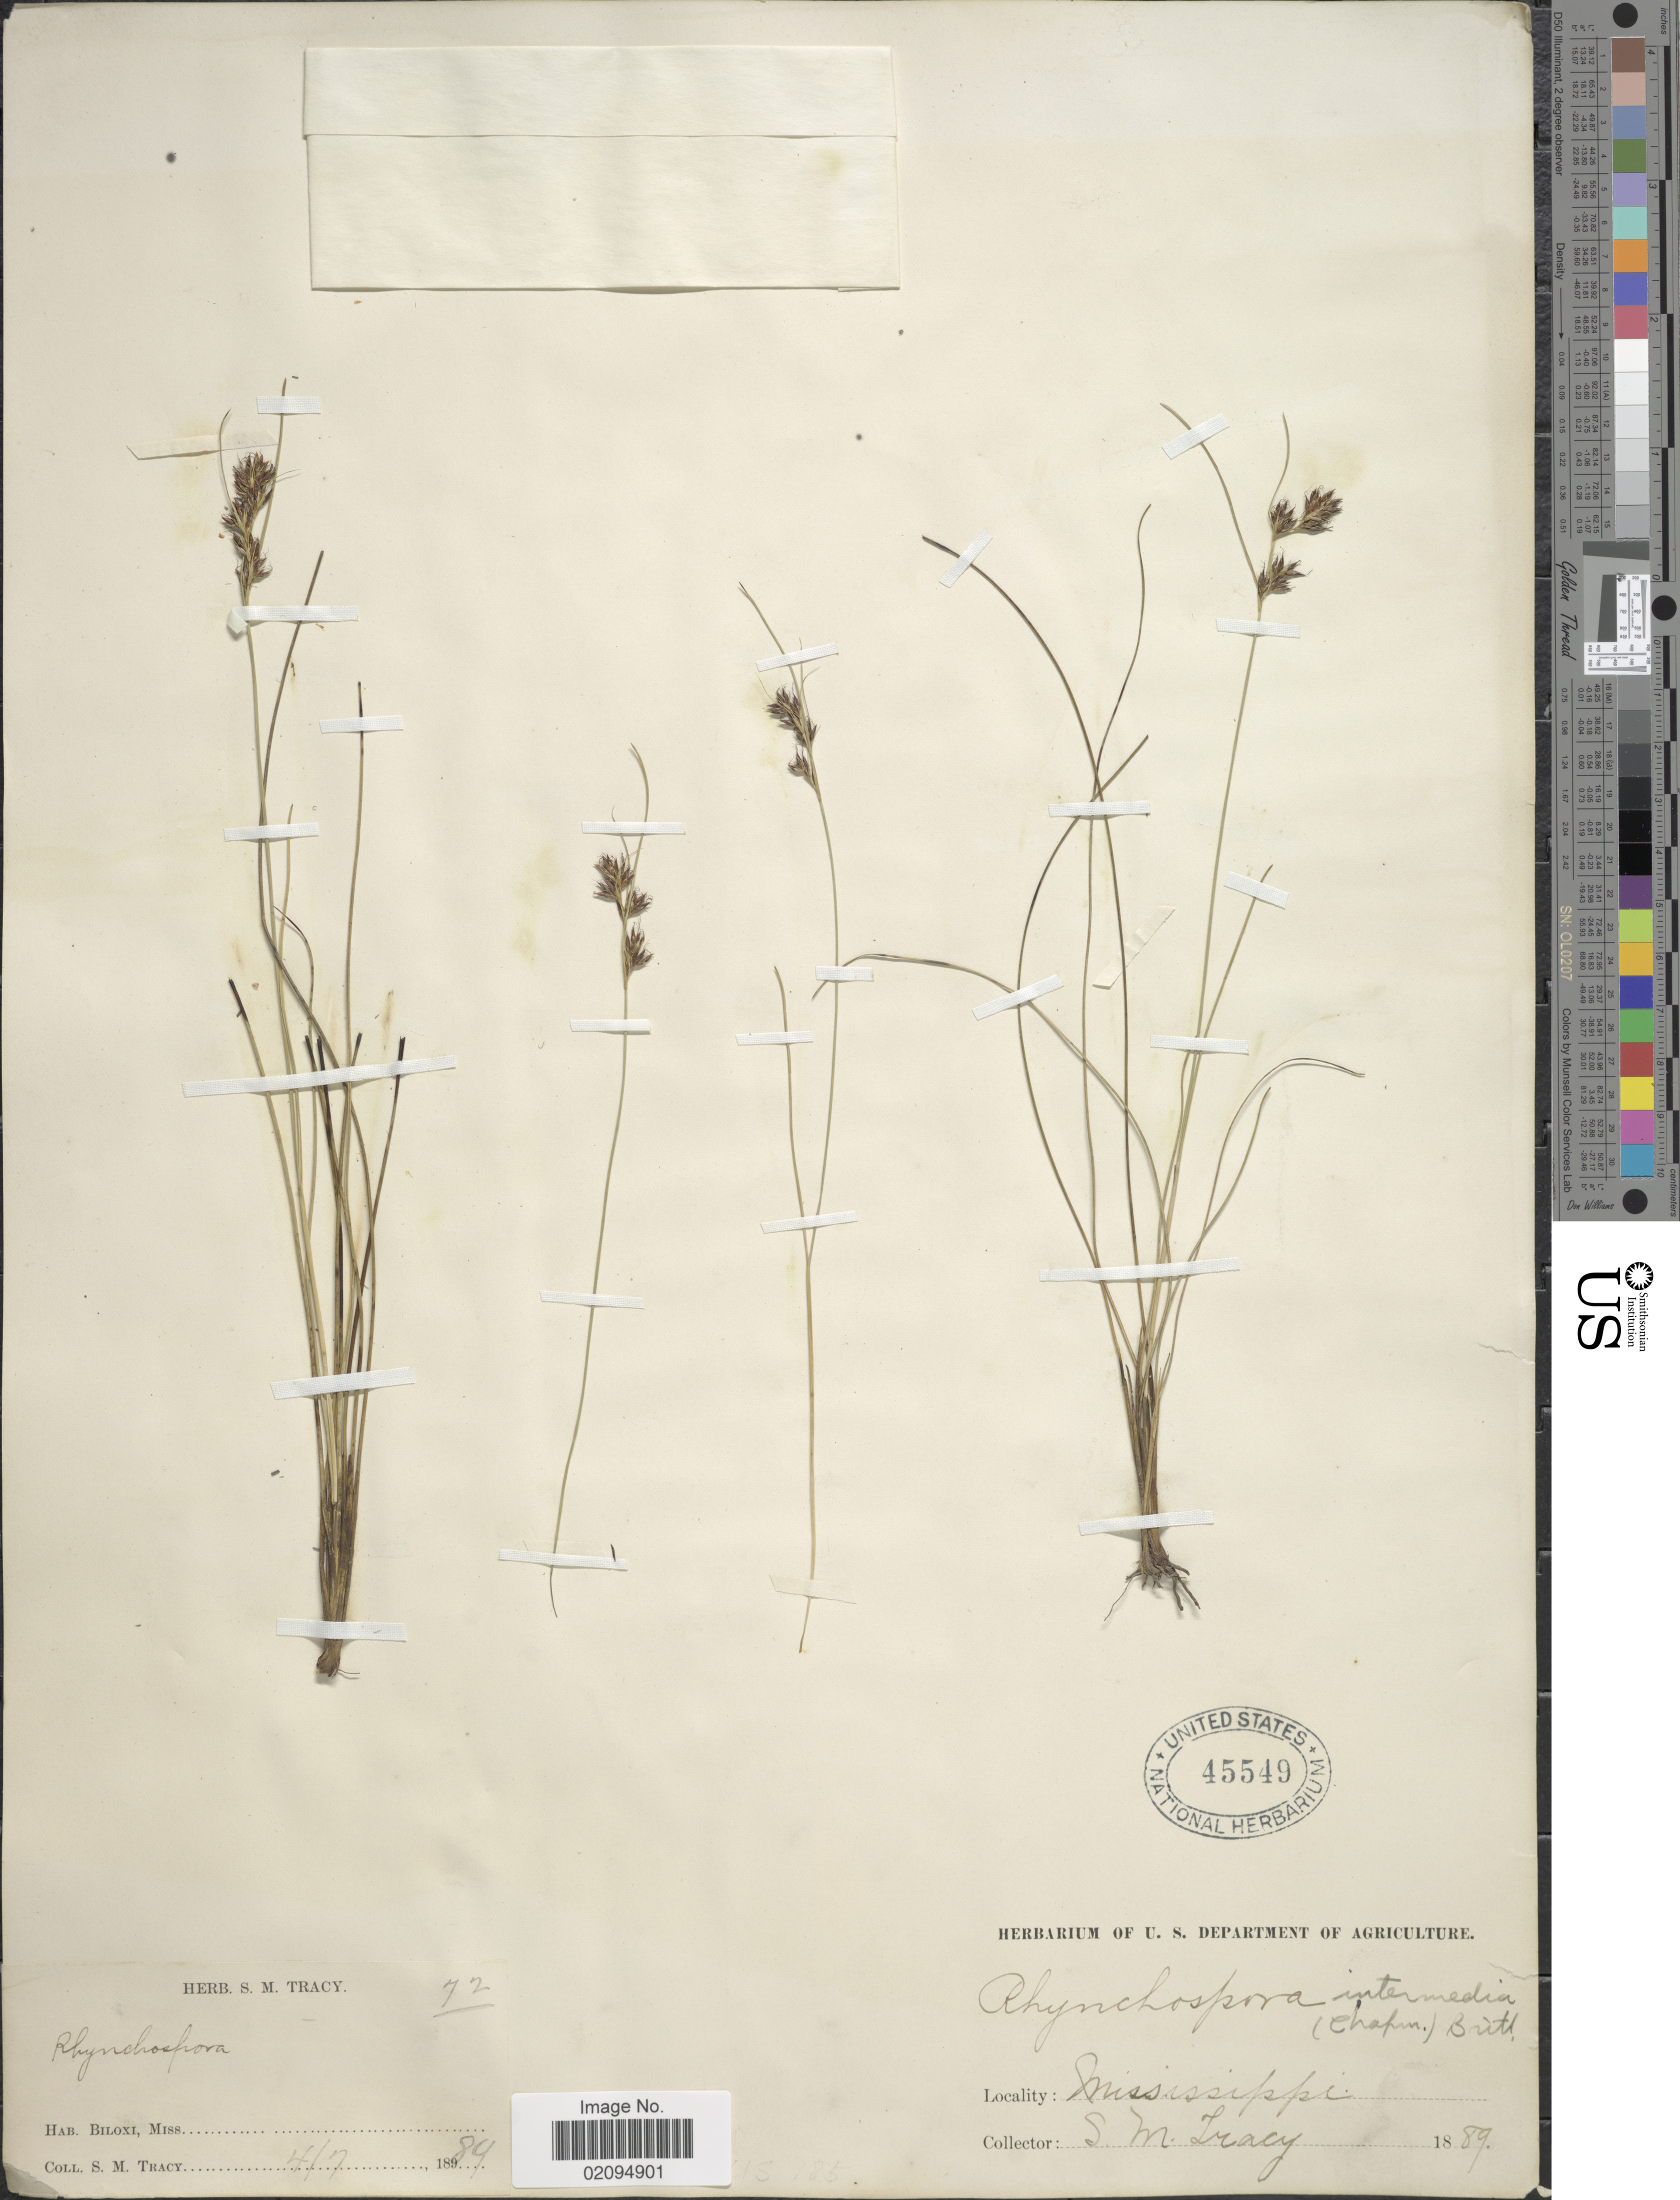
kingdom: Plantae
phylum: Tracheophyta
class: Liliopsida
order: Poales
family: Cyperaceae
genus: Rhynchospora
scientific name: Rhynchospora plumosa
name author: Elliott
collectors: S. M. Tracy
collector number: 72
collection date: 1884-04-07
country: United States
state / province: Mississippi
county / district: Harrison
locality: Biloxi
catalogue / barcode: US 45549